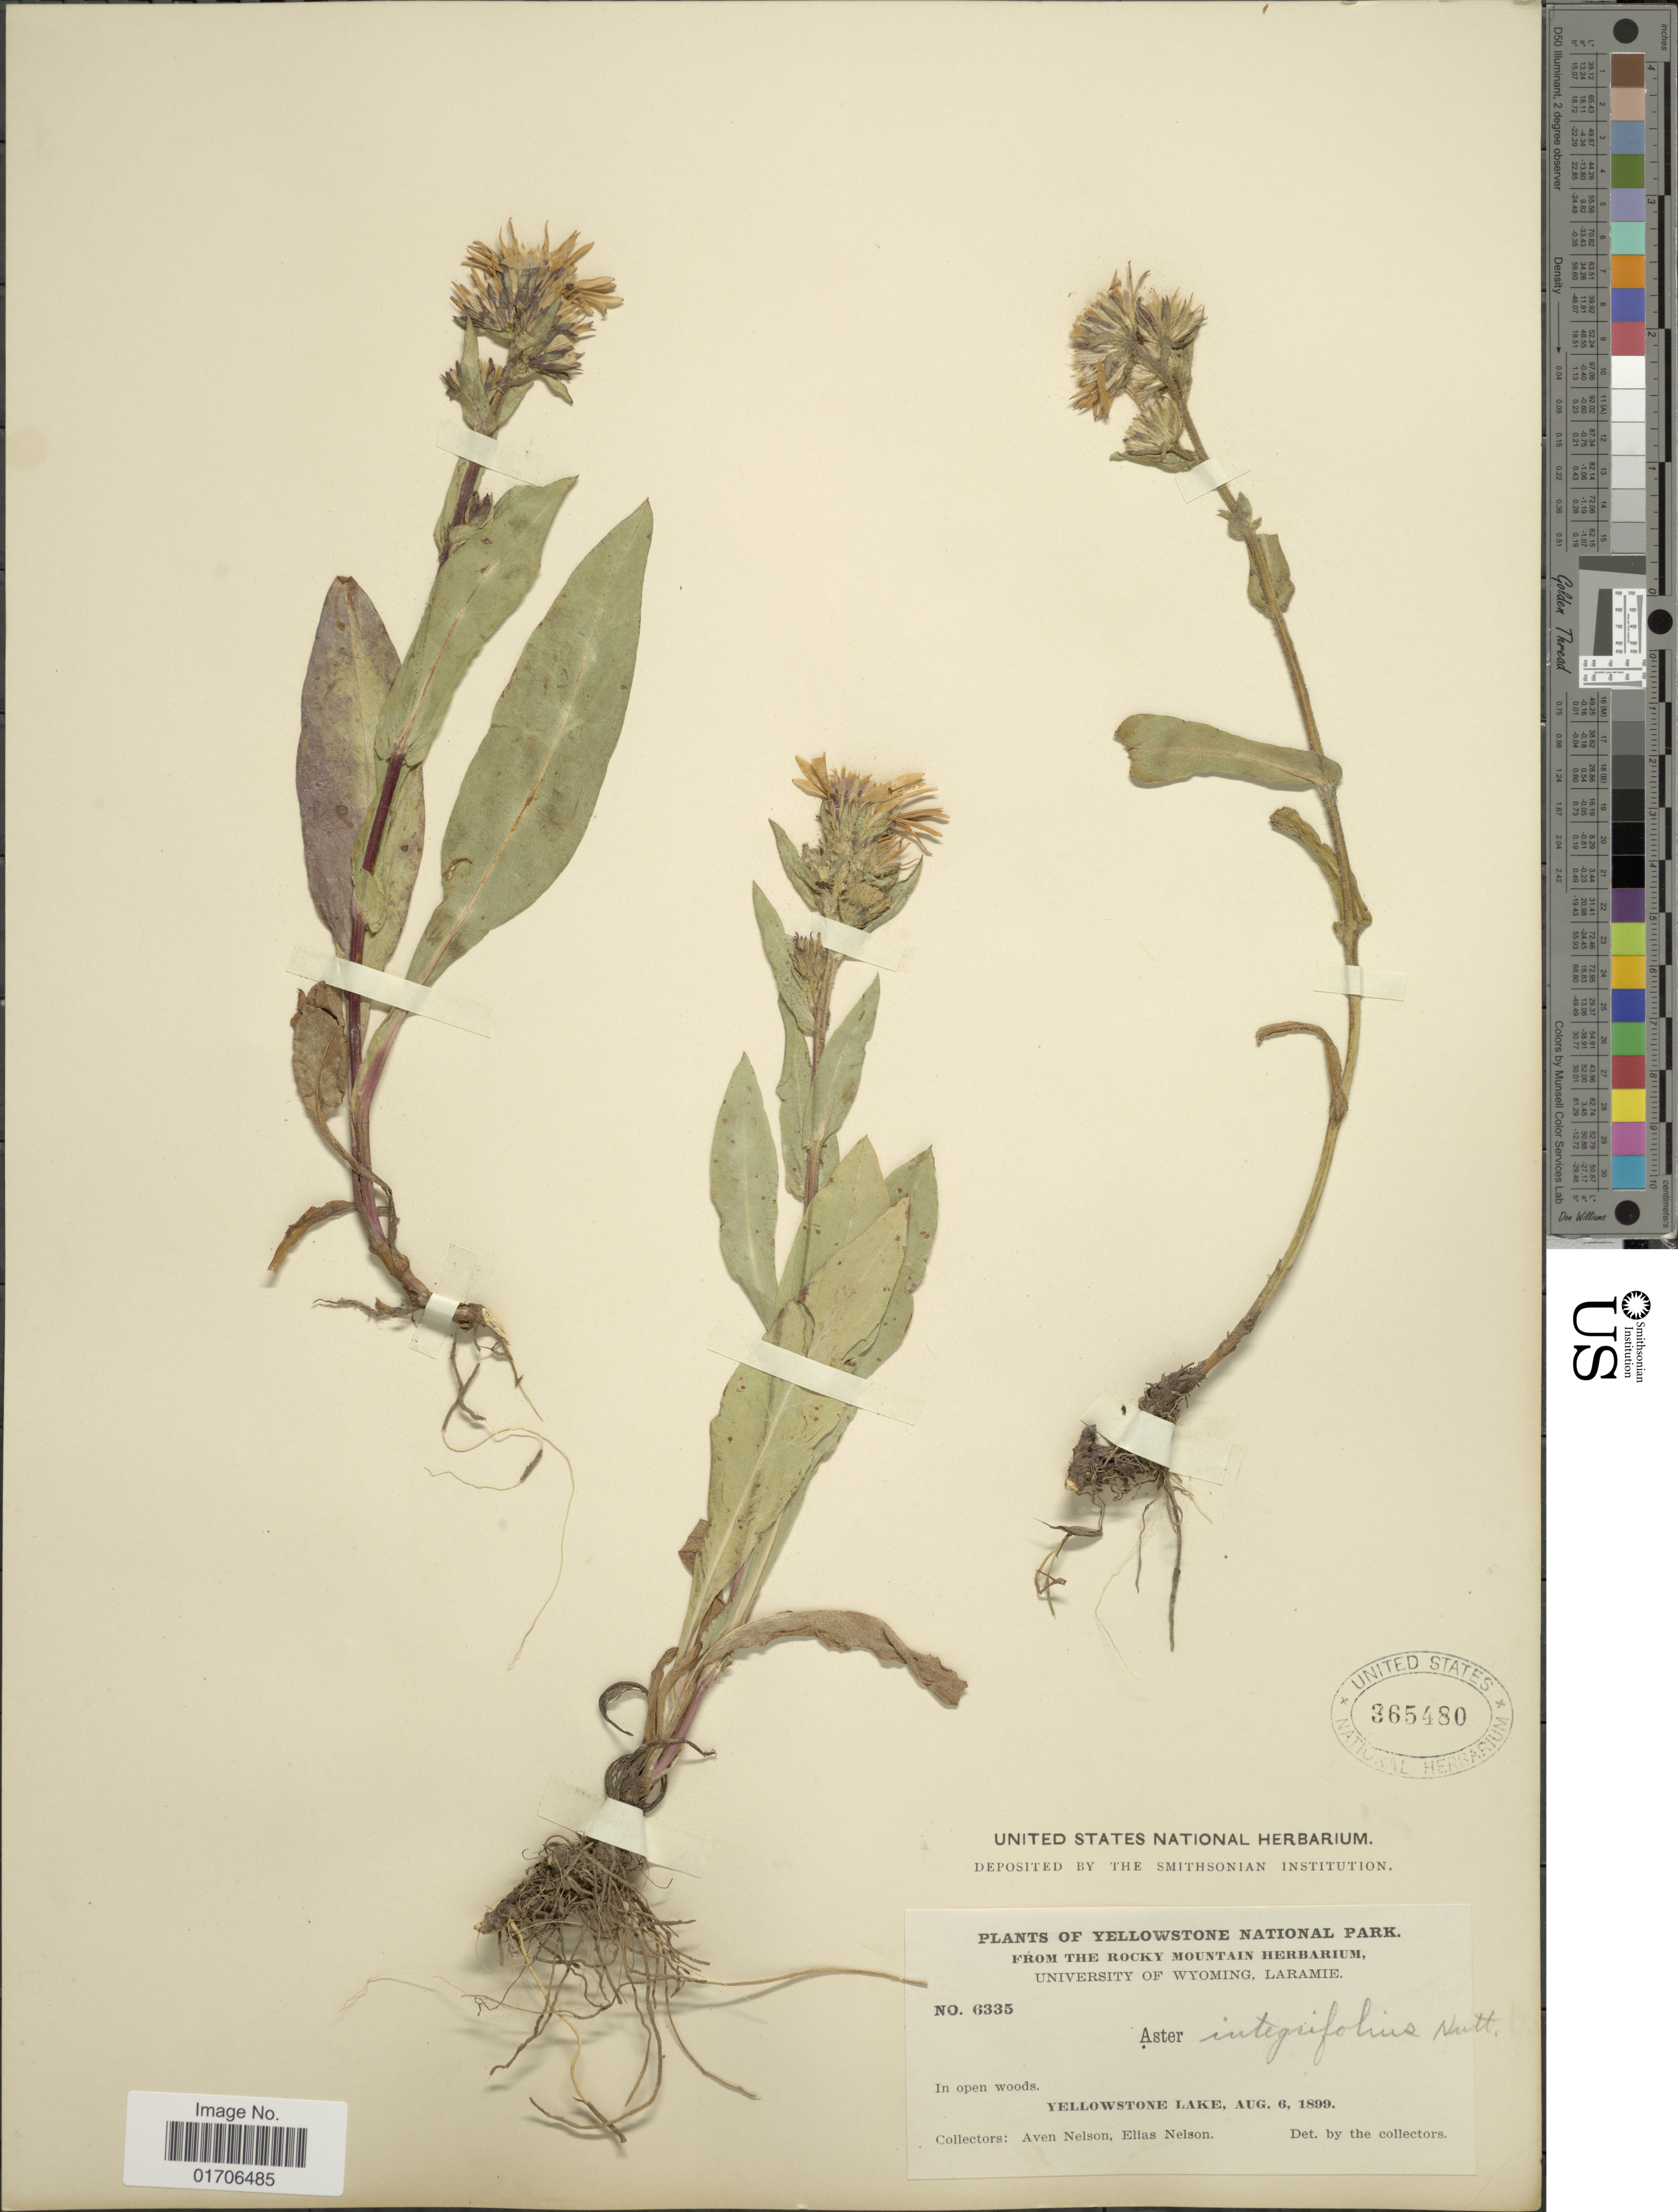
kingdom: Plantae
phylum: Tracheophyta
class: Magnoliopsida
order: Asterales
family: Asteraceae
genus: Eurybia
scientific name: Eurybia integrifolia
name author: (Nutt.) G.L. Nesom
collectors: A. Nelson & E. Nelson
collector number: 6335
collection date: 1899-08-06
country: United States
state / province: Wyoming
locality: Yellowstone National Park. In open woods. Yellowstone Lake.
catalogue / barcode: US 365480